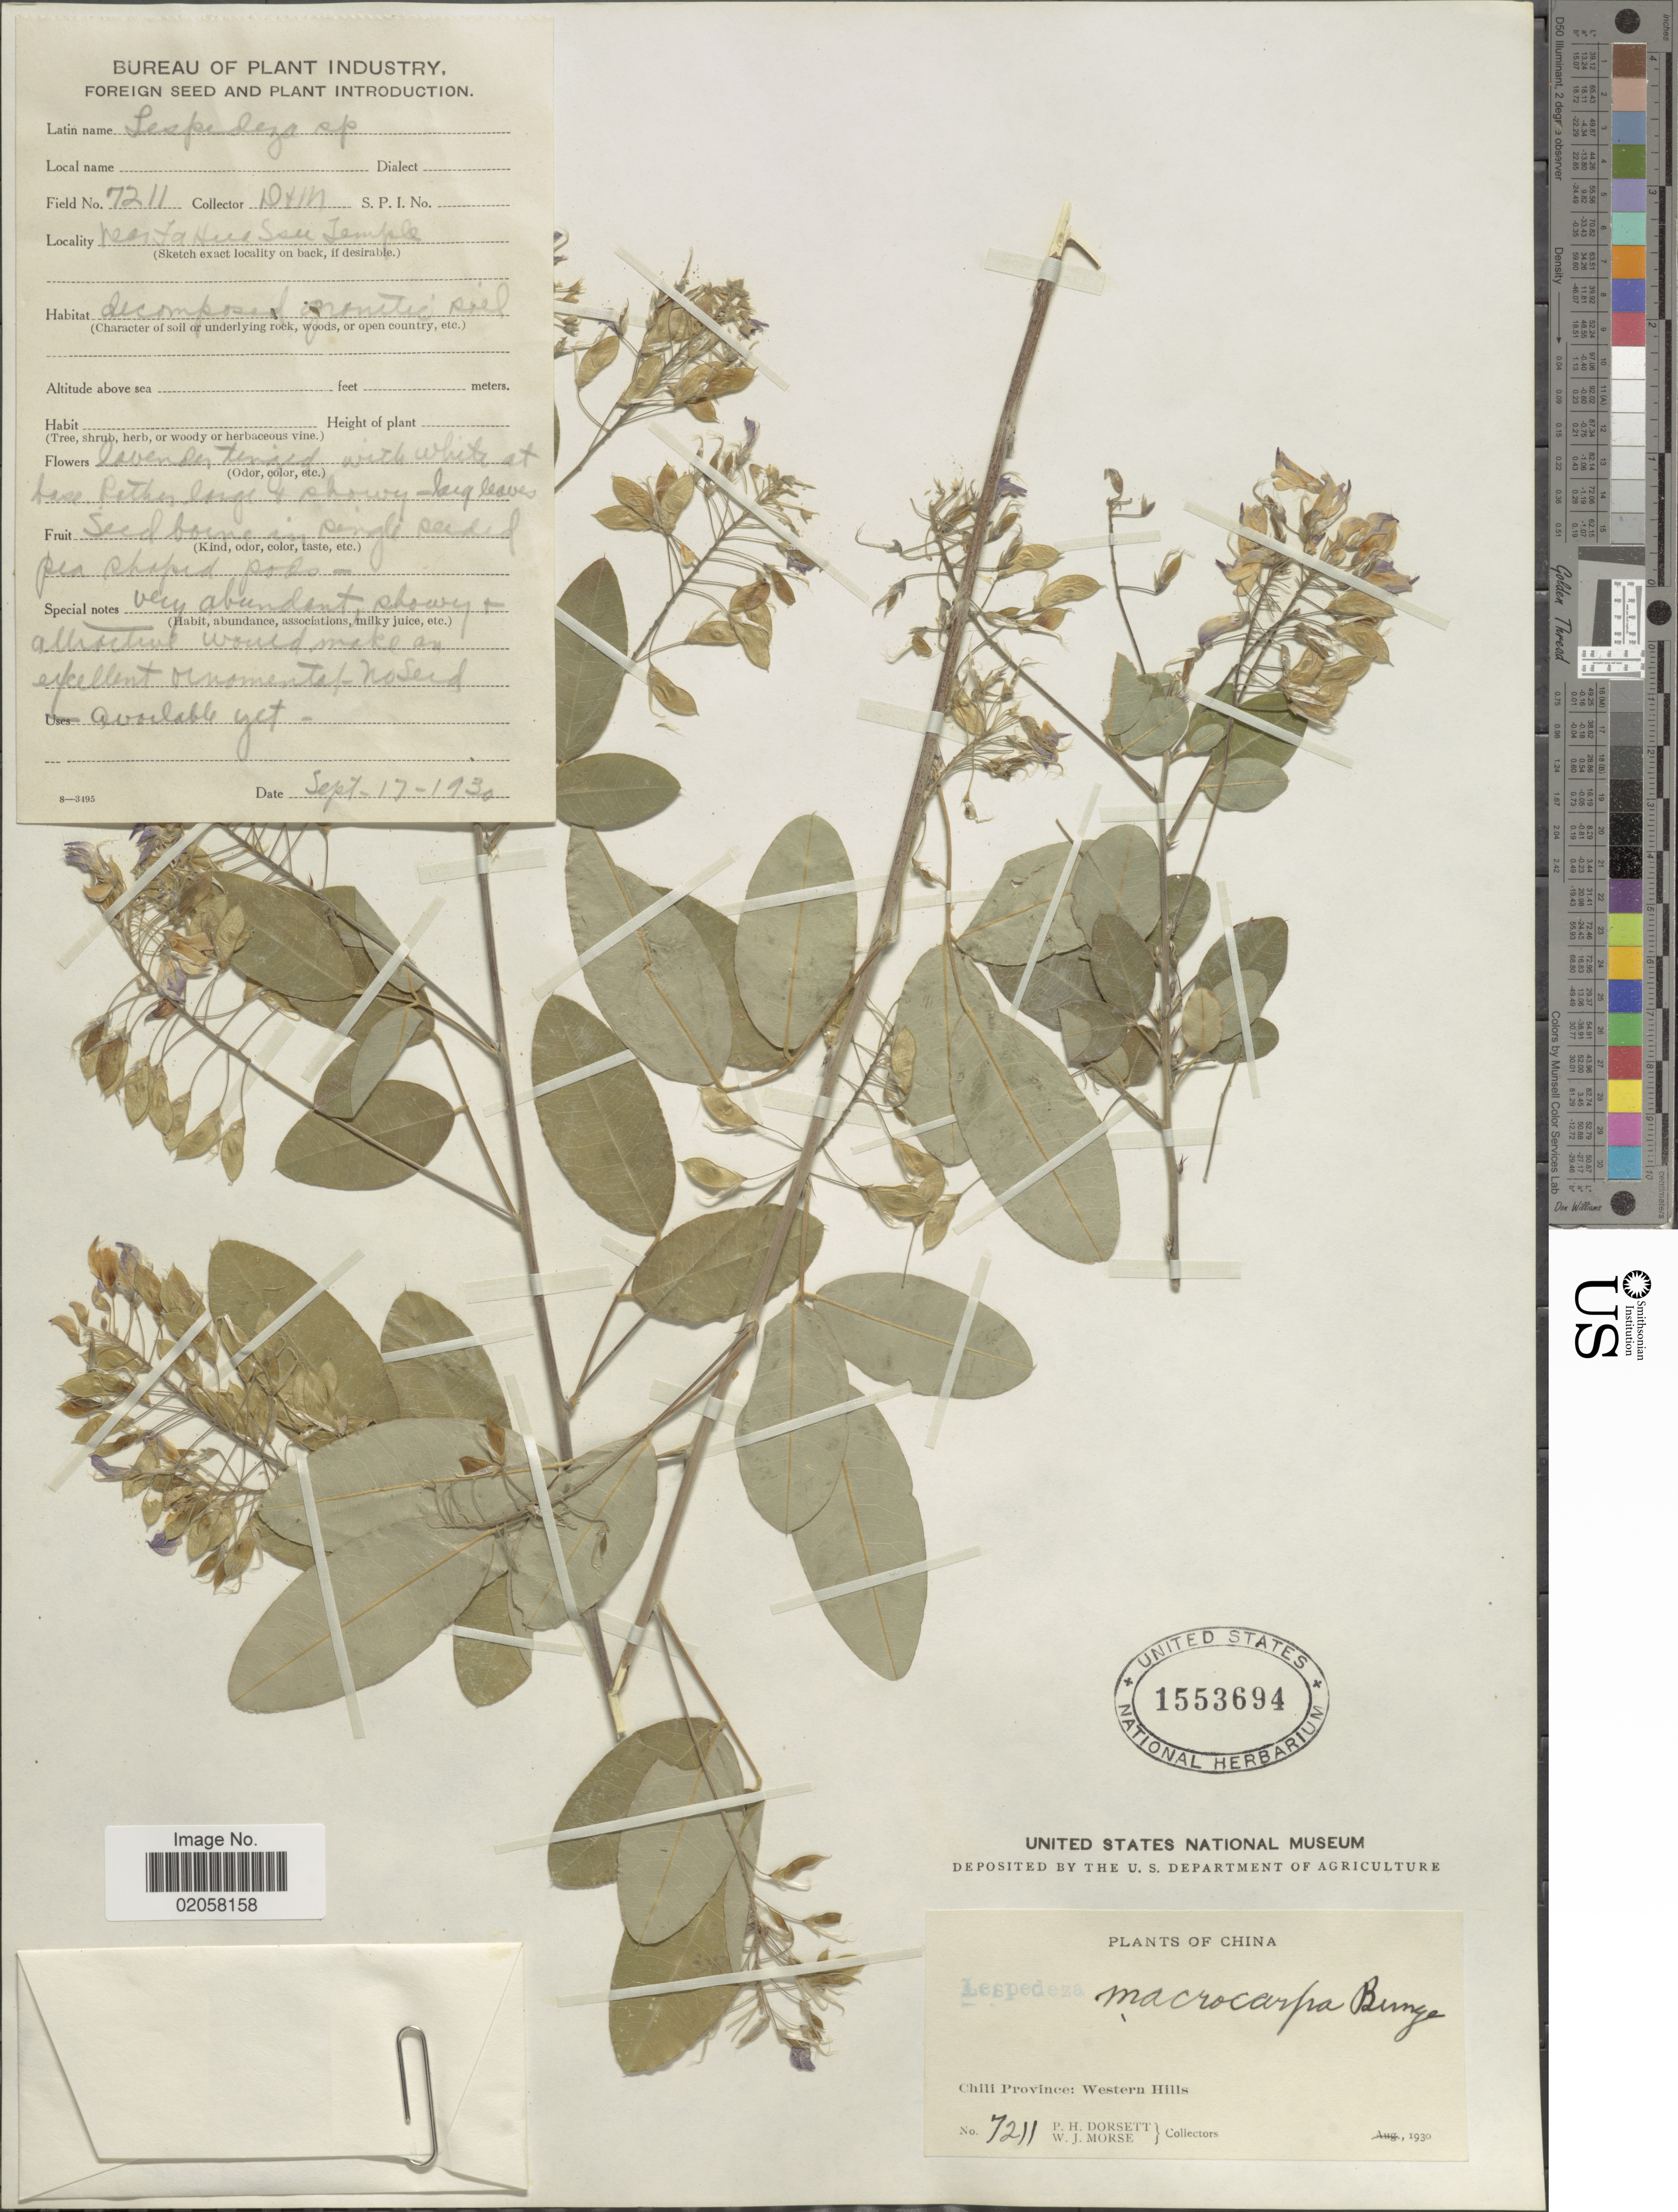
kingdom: Plantae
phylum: Tracheophyta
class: Magnoliopsida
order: Fabales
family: Fabaceae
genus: Campylotropis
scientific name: Campylotropis macrocarpa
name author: H. Ohashi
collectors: P. H. Dorsett & W. J. Morse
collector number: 7211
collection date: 1930-09-17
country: China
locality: Chili Province: Western Hills, near Fa Hua Ssu Temple [interpreted]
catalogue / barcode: US 1553694